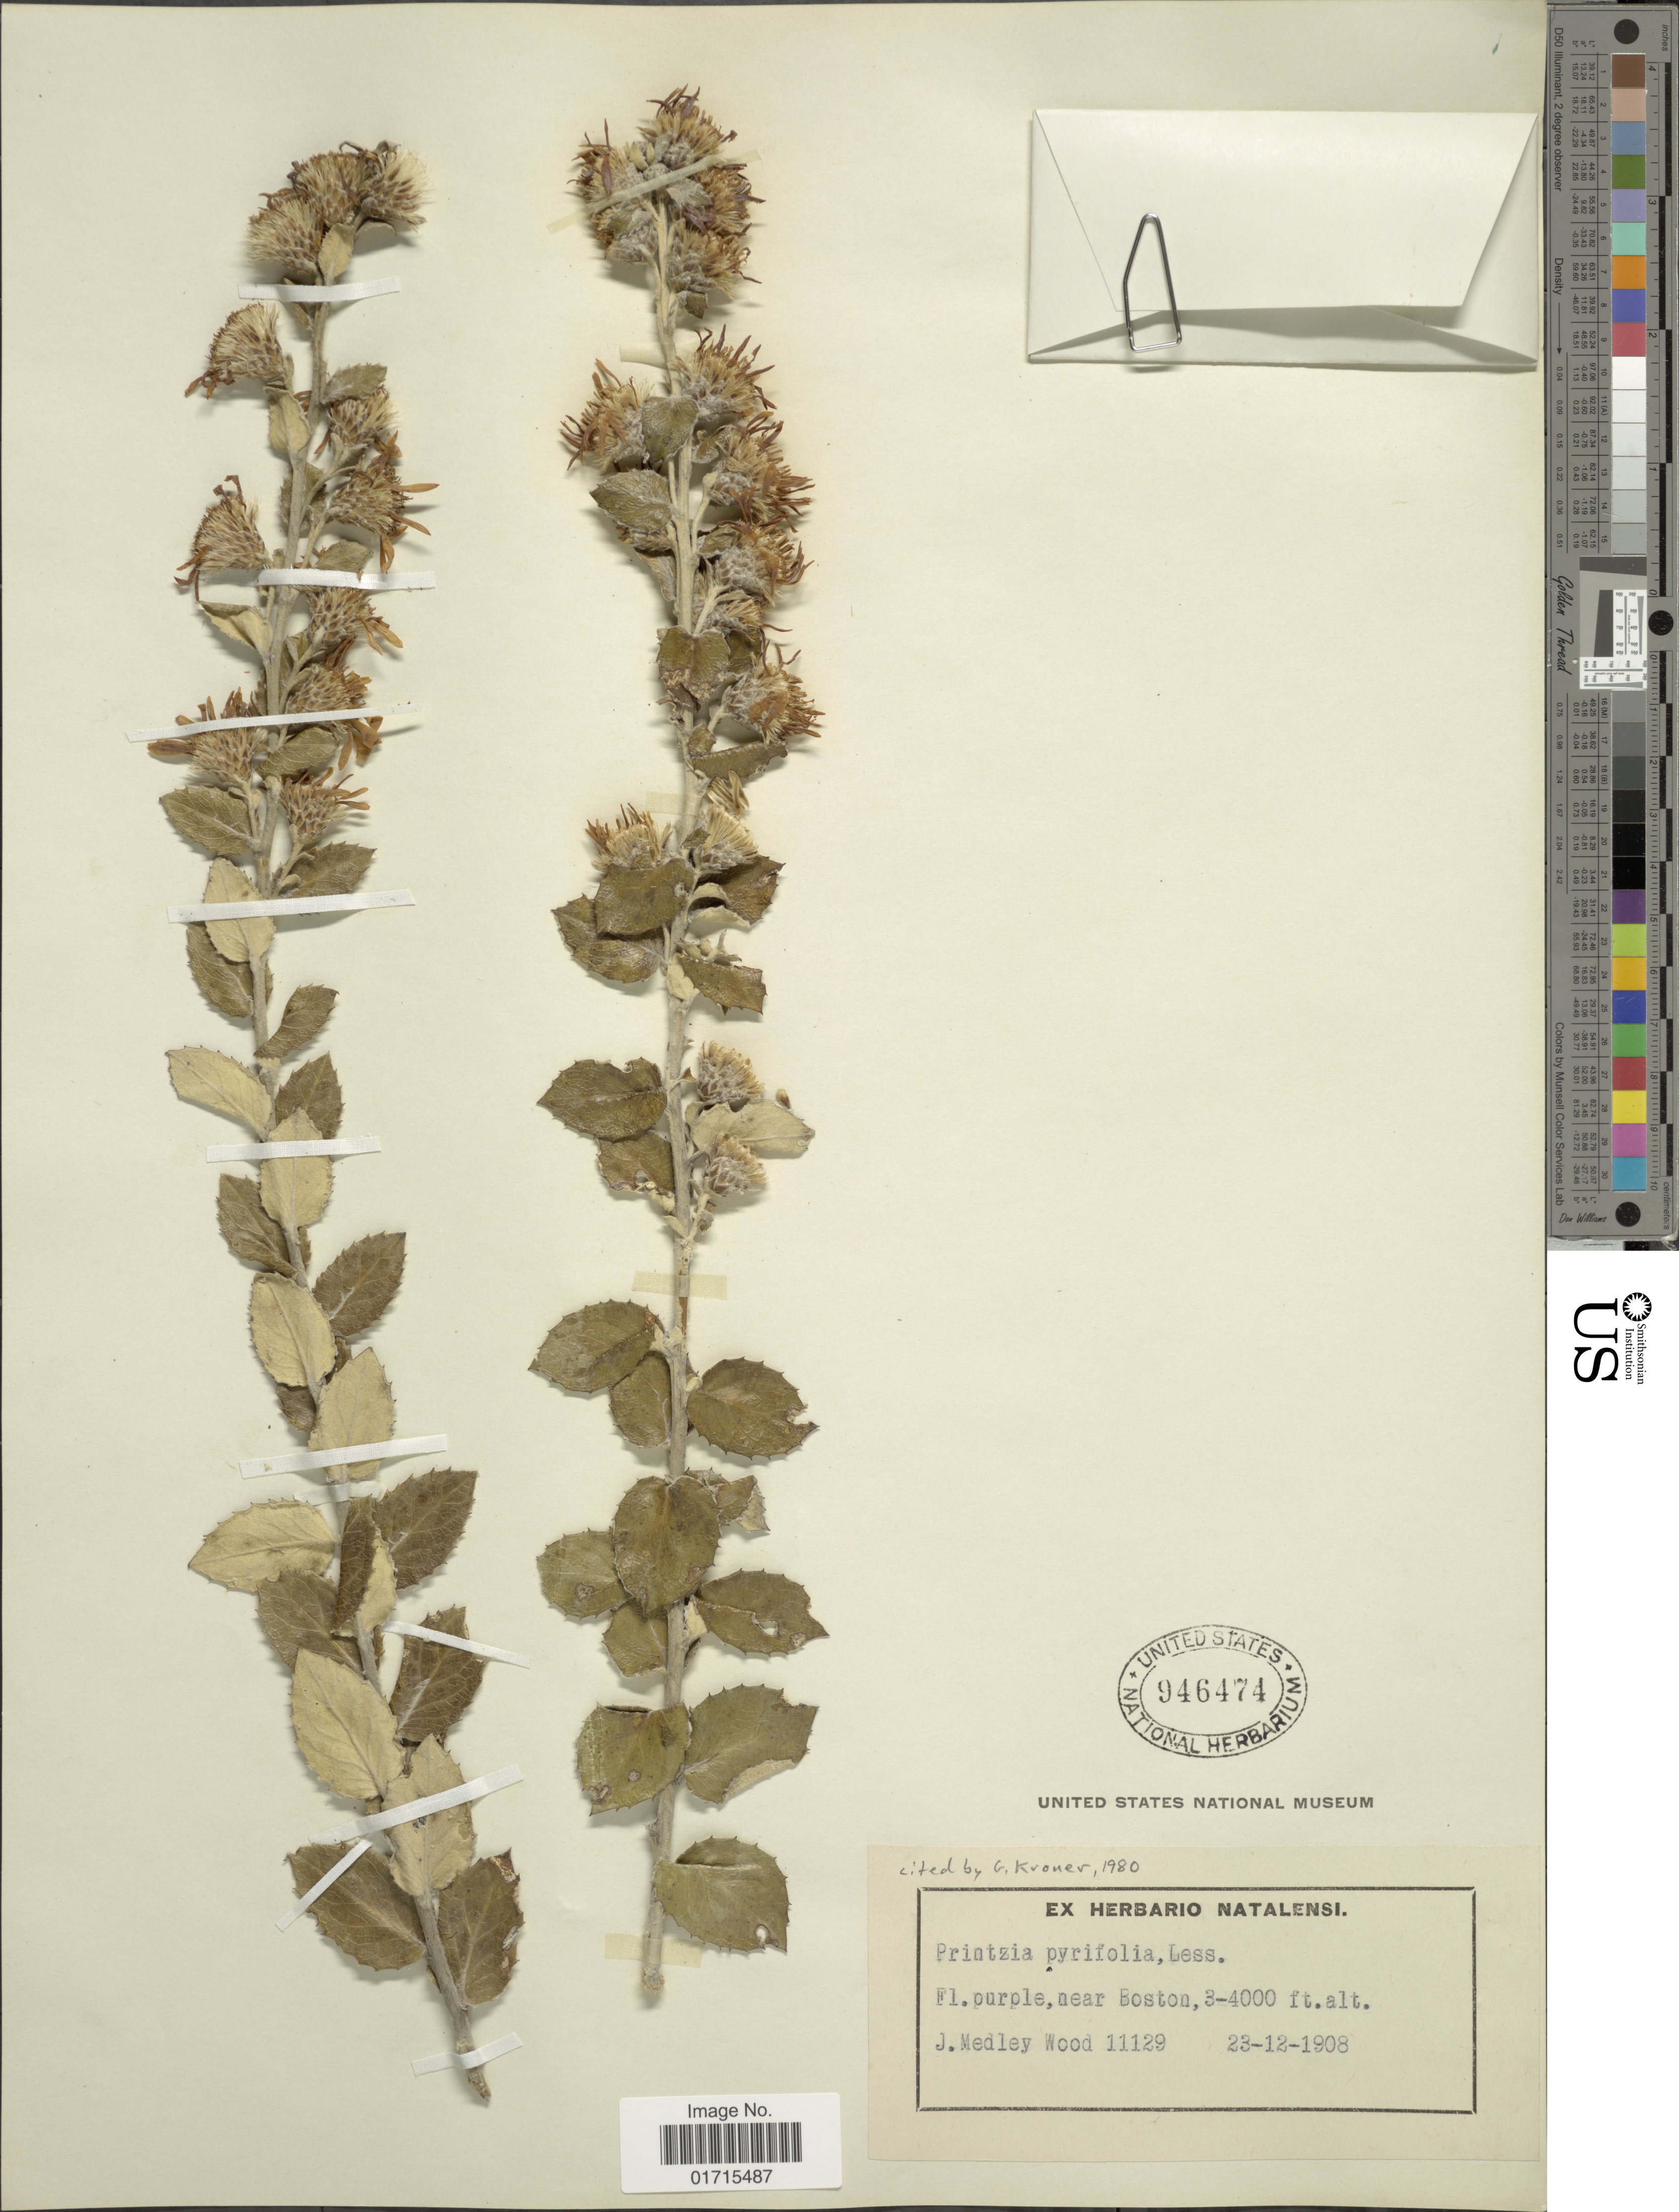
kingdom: Plantae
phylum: Tracheophyta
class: Magnoliopsida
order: Asterales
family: Asteraceae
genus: Printzia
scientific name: Printzia pyrifolia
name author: Less.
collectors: J. M. Wood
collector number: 11129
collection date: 1908-12-23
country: United States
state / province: Massachusetts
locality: Fl. purple, near Boston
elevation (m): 914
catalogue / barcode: US 946474